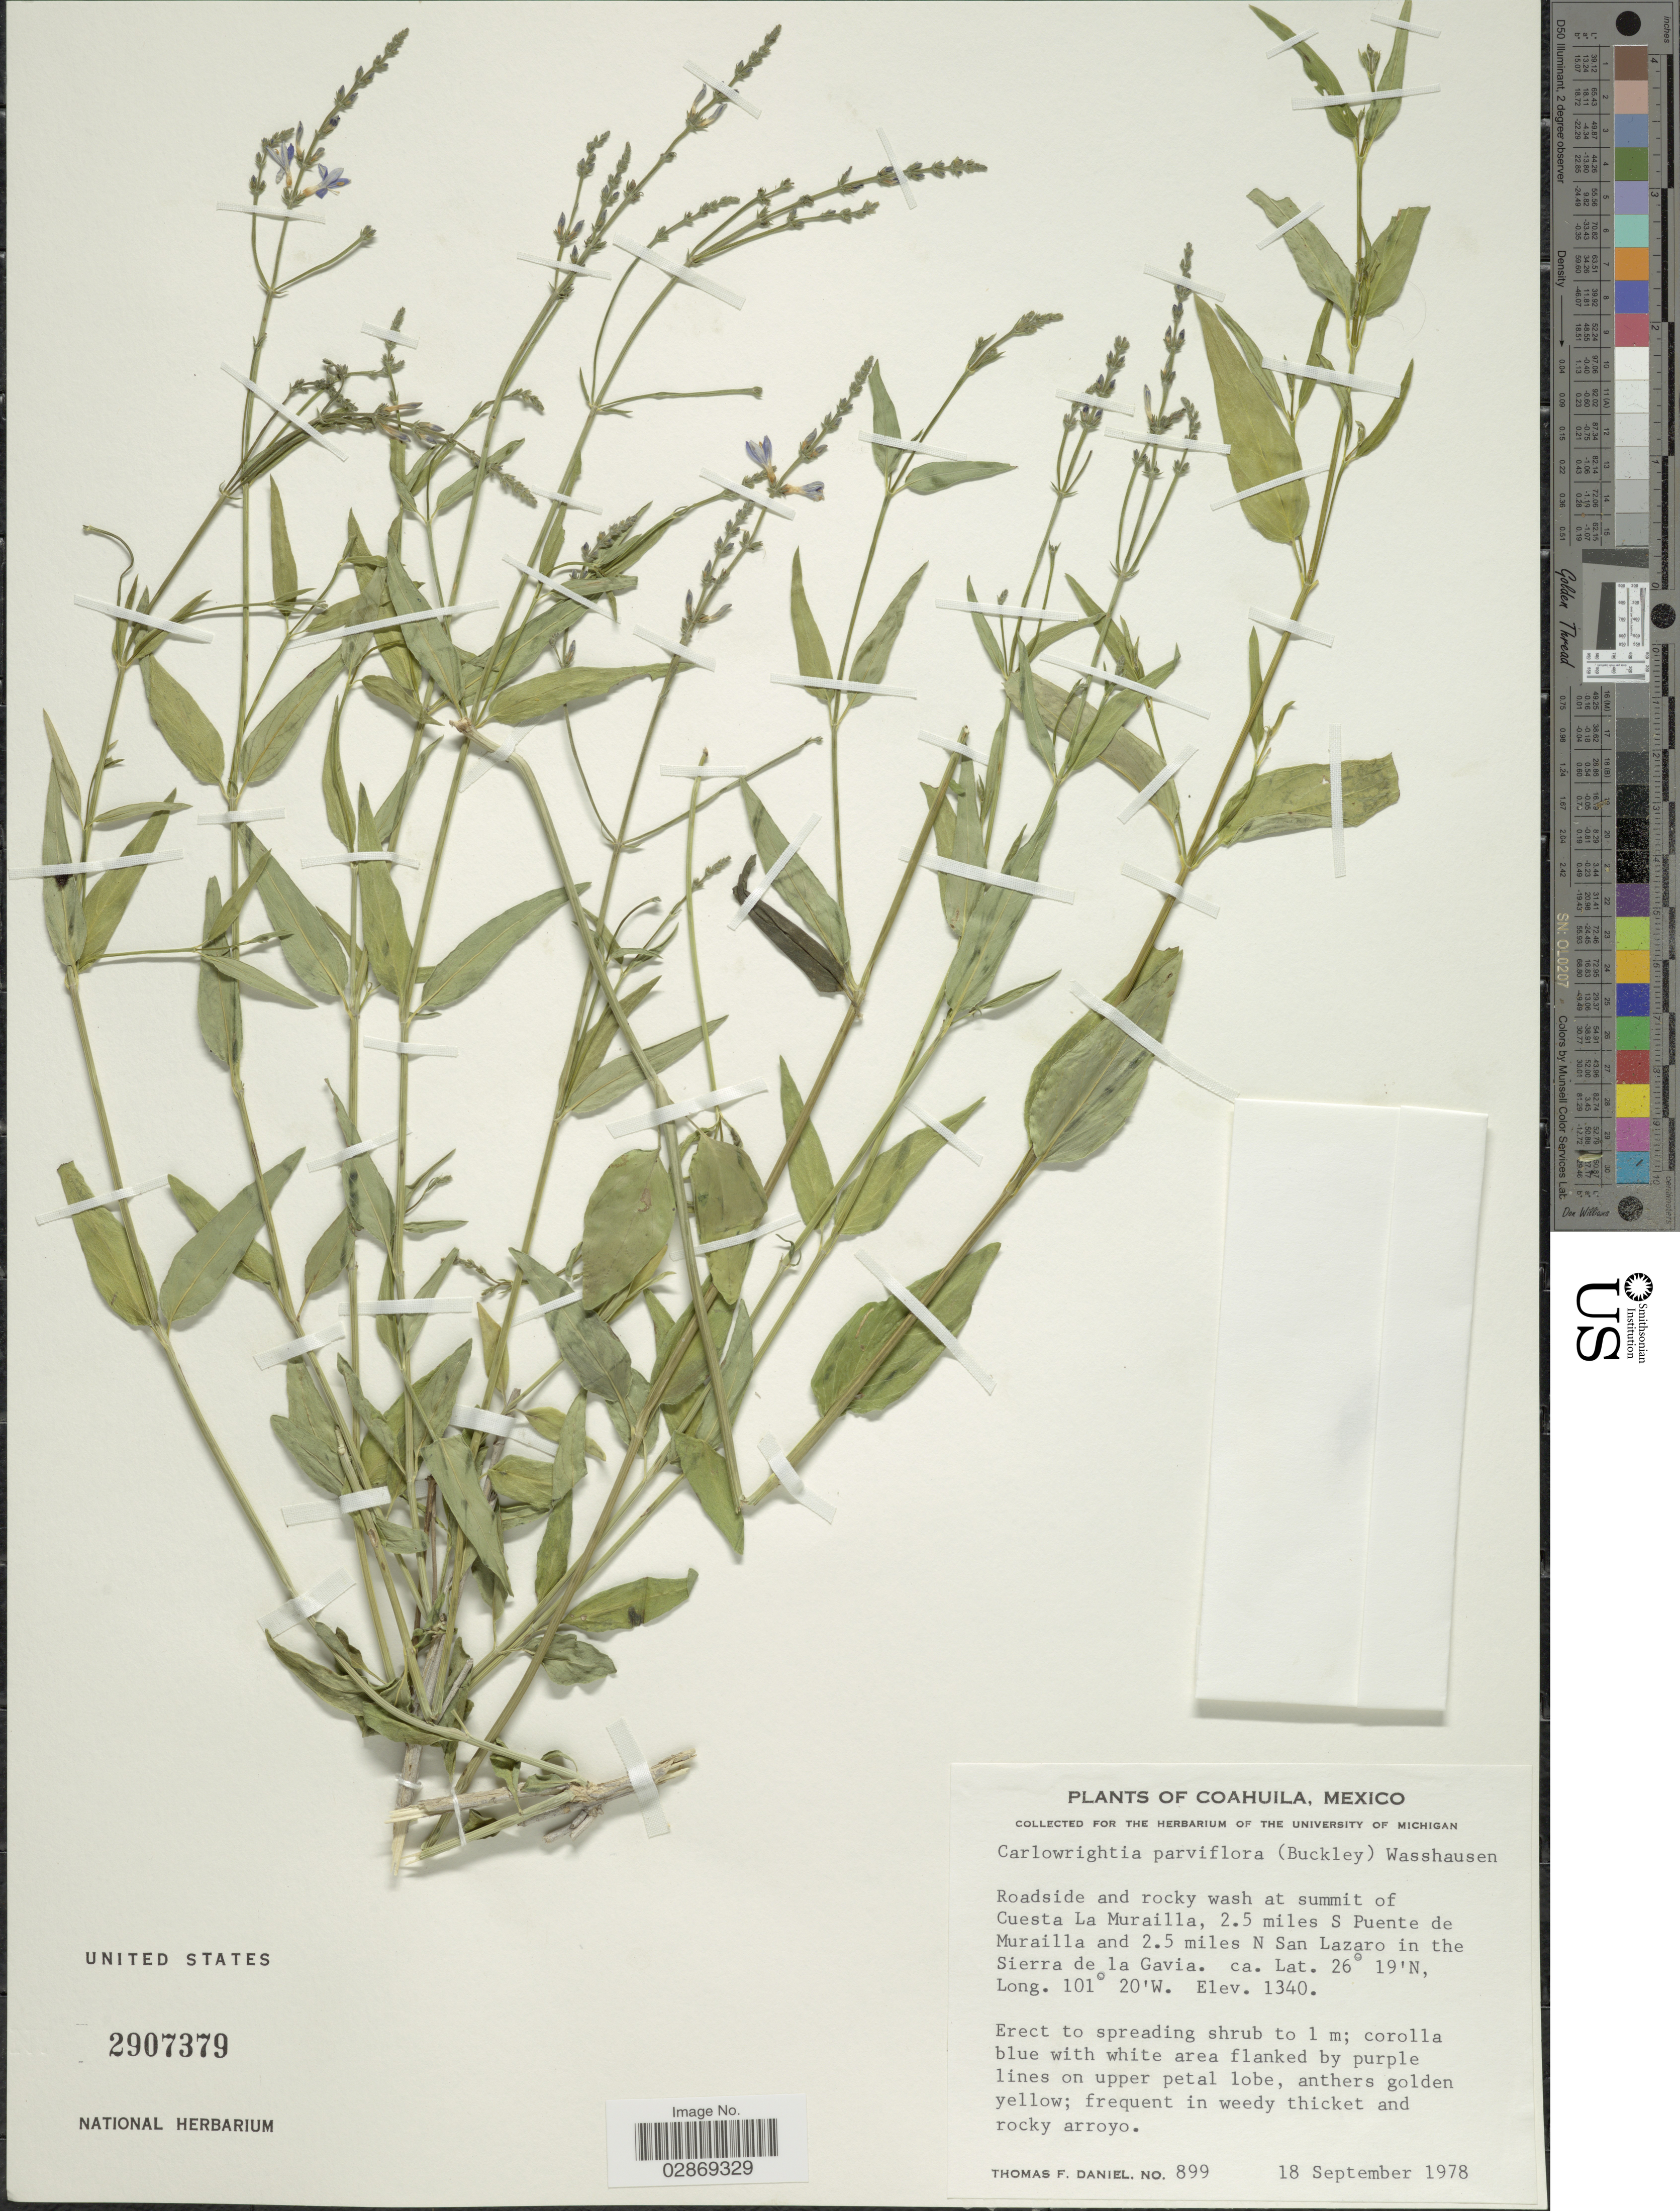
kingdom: Plantae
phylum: Tracheophyta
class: Magnoliopsida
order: Lamiales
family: Acanthaceae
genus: Carlowrightia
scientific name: Carlowrightia parviflora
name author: (Buckley) Wassh.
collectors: T. F. Daniel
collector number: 899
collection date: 1978-09-18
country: Mexico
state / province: Coahuila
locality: Roadside and rocky wash at summit of Cuesta La Murailla, 2.5 miles S Puente de Murailla and 2.5 miles N San Lazaro in the Sierra de la Gavia.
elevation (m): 1340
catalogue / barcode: US 2907379